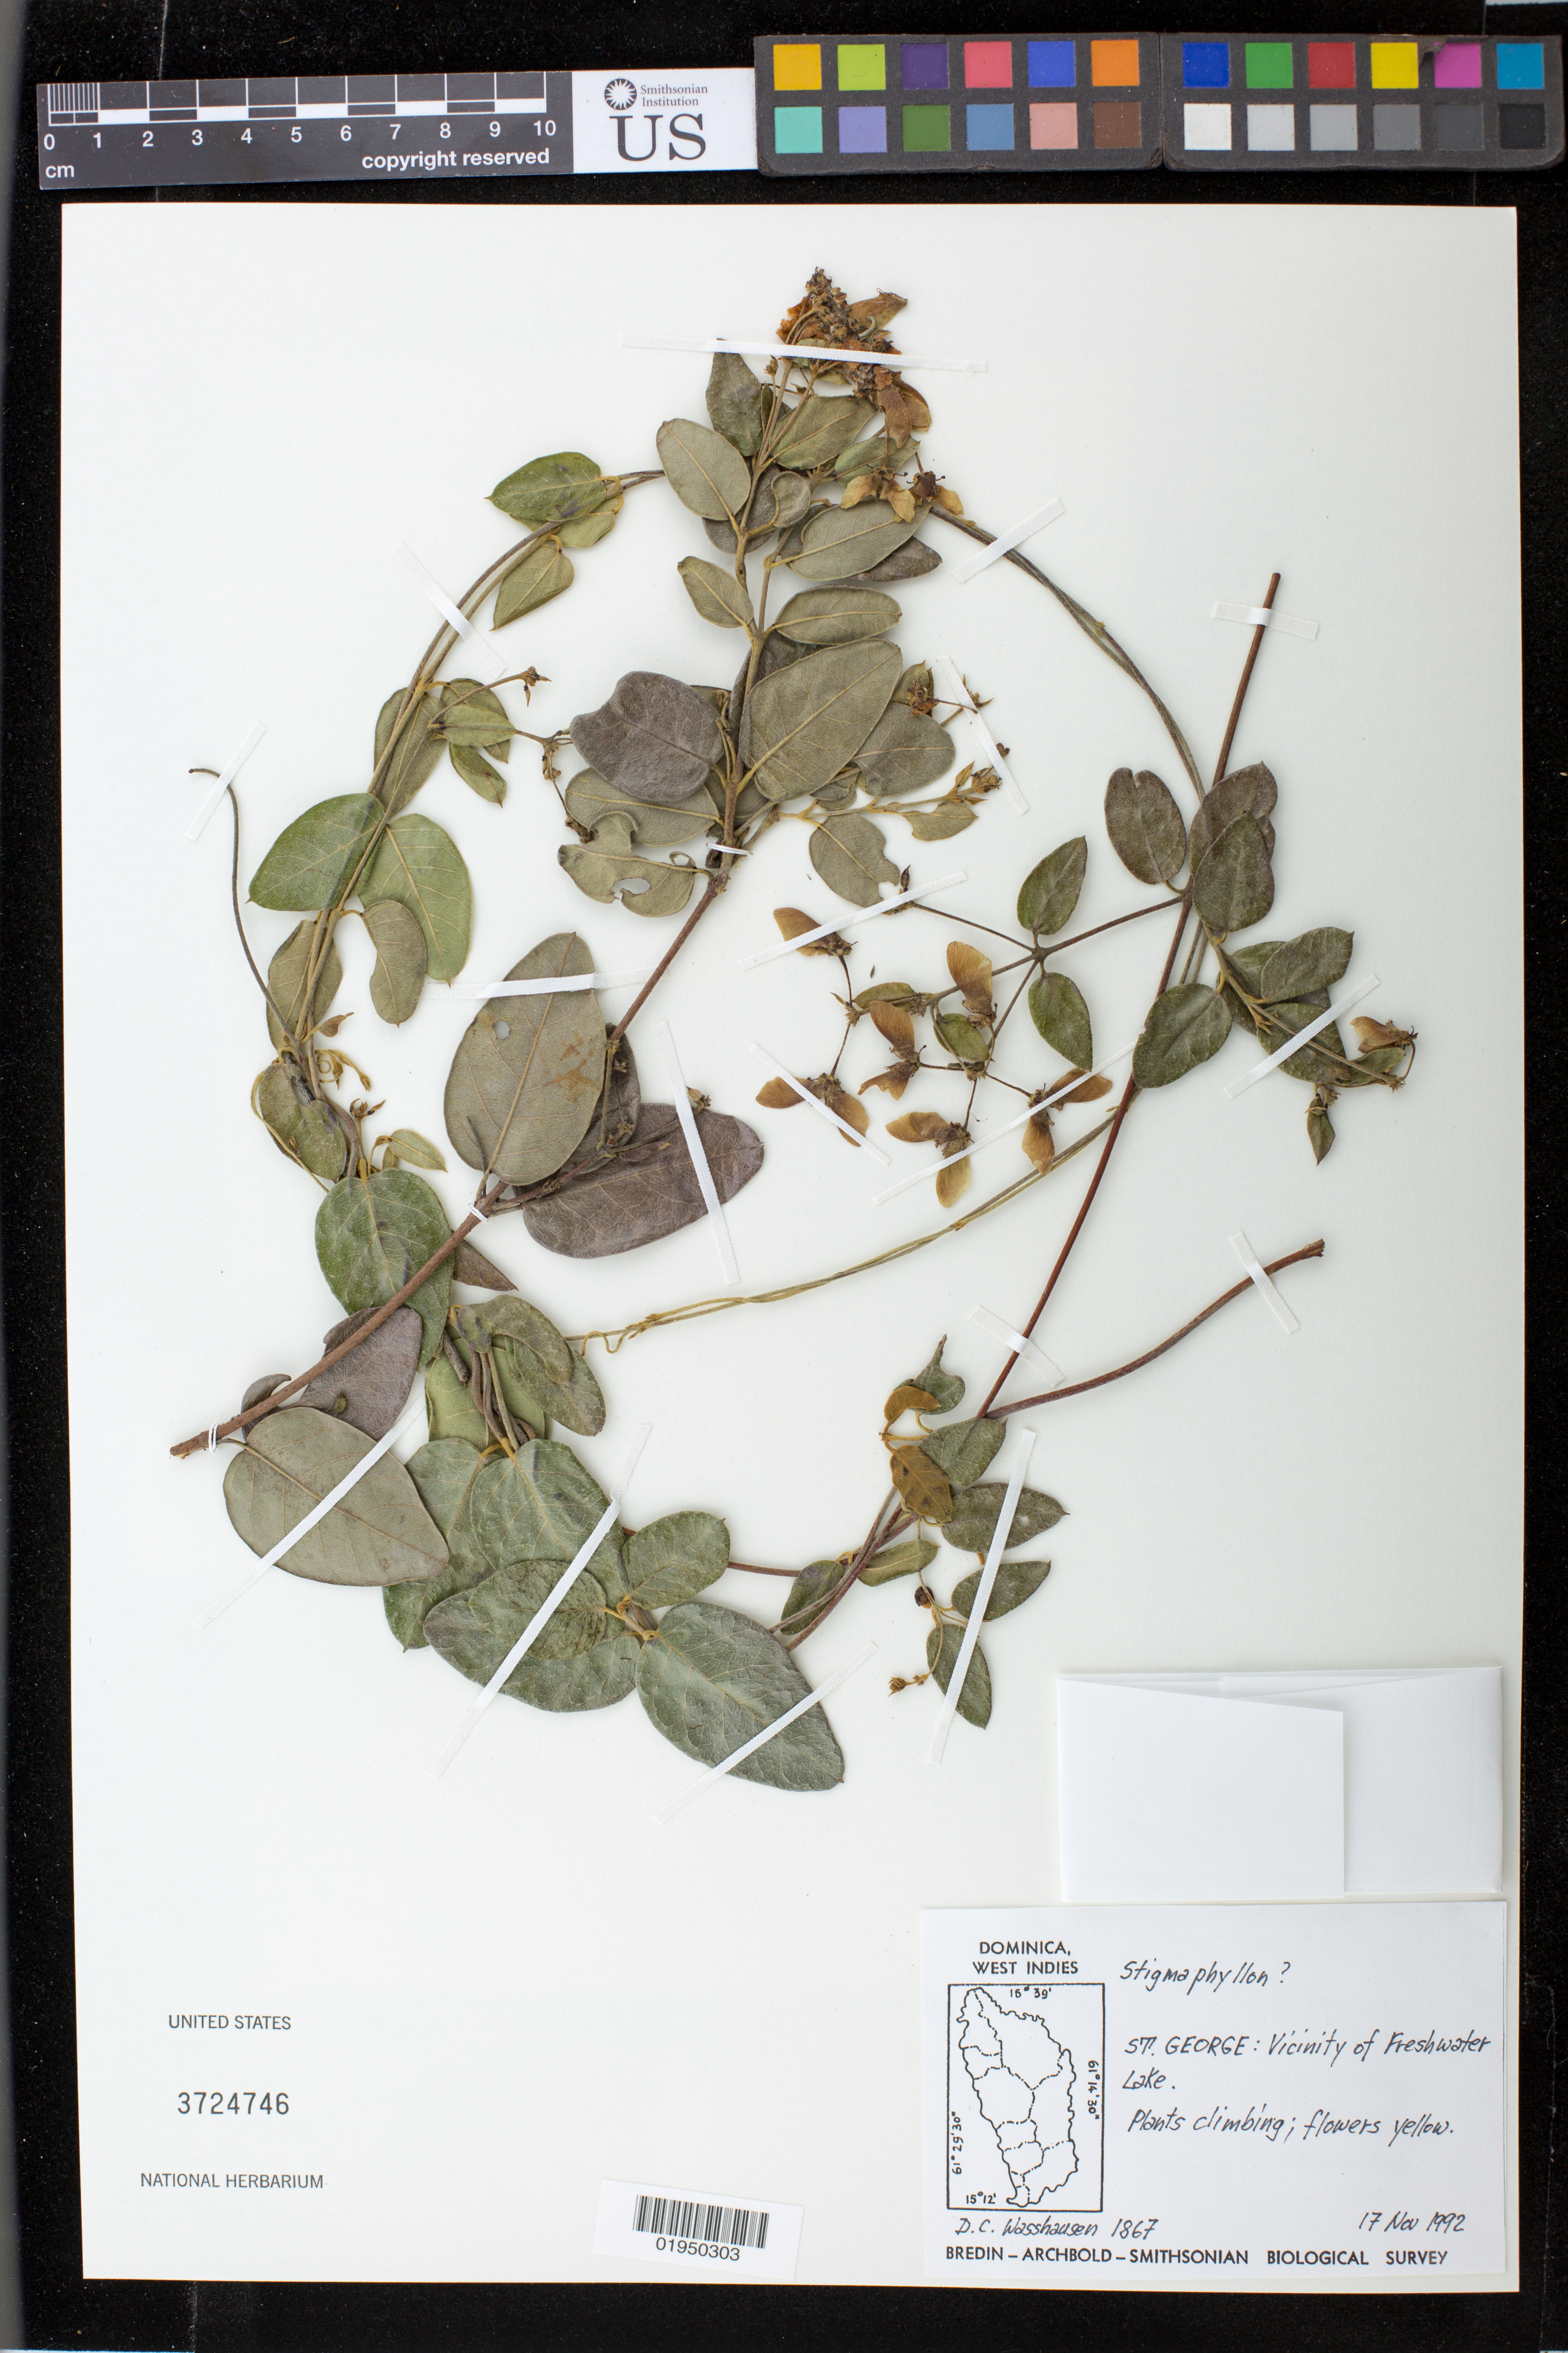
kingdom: Plantae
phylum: Tracheophyta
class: Magnoliopsida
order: Malpighiales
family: Malpighiaceae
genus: Stigmaphyllon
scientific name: Stigmaphyllon sp.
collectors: D. C. Wasshausen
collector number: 1867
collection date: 1992-11-17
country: Dominica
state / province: St. George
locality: vicinity of Freshwater Lake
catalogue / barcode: US 3724746